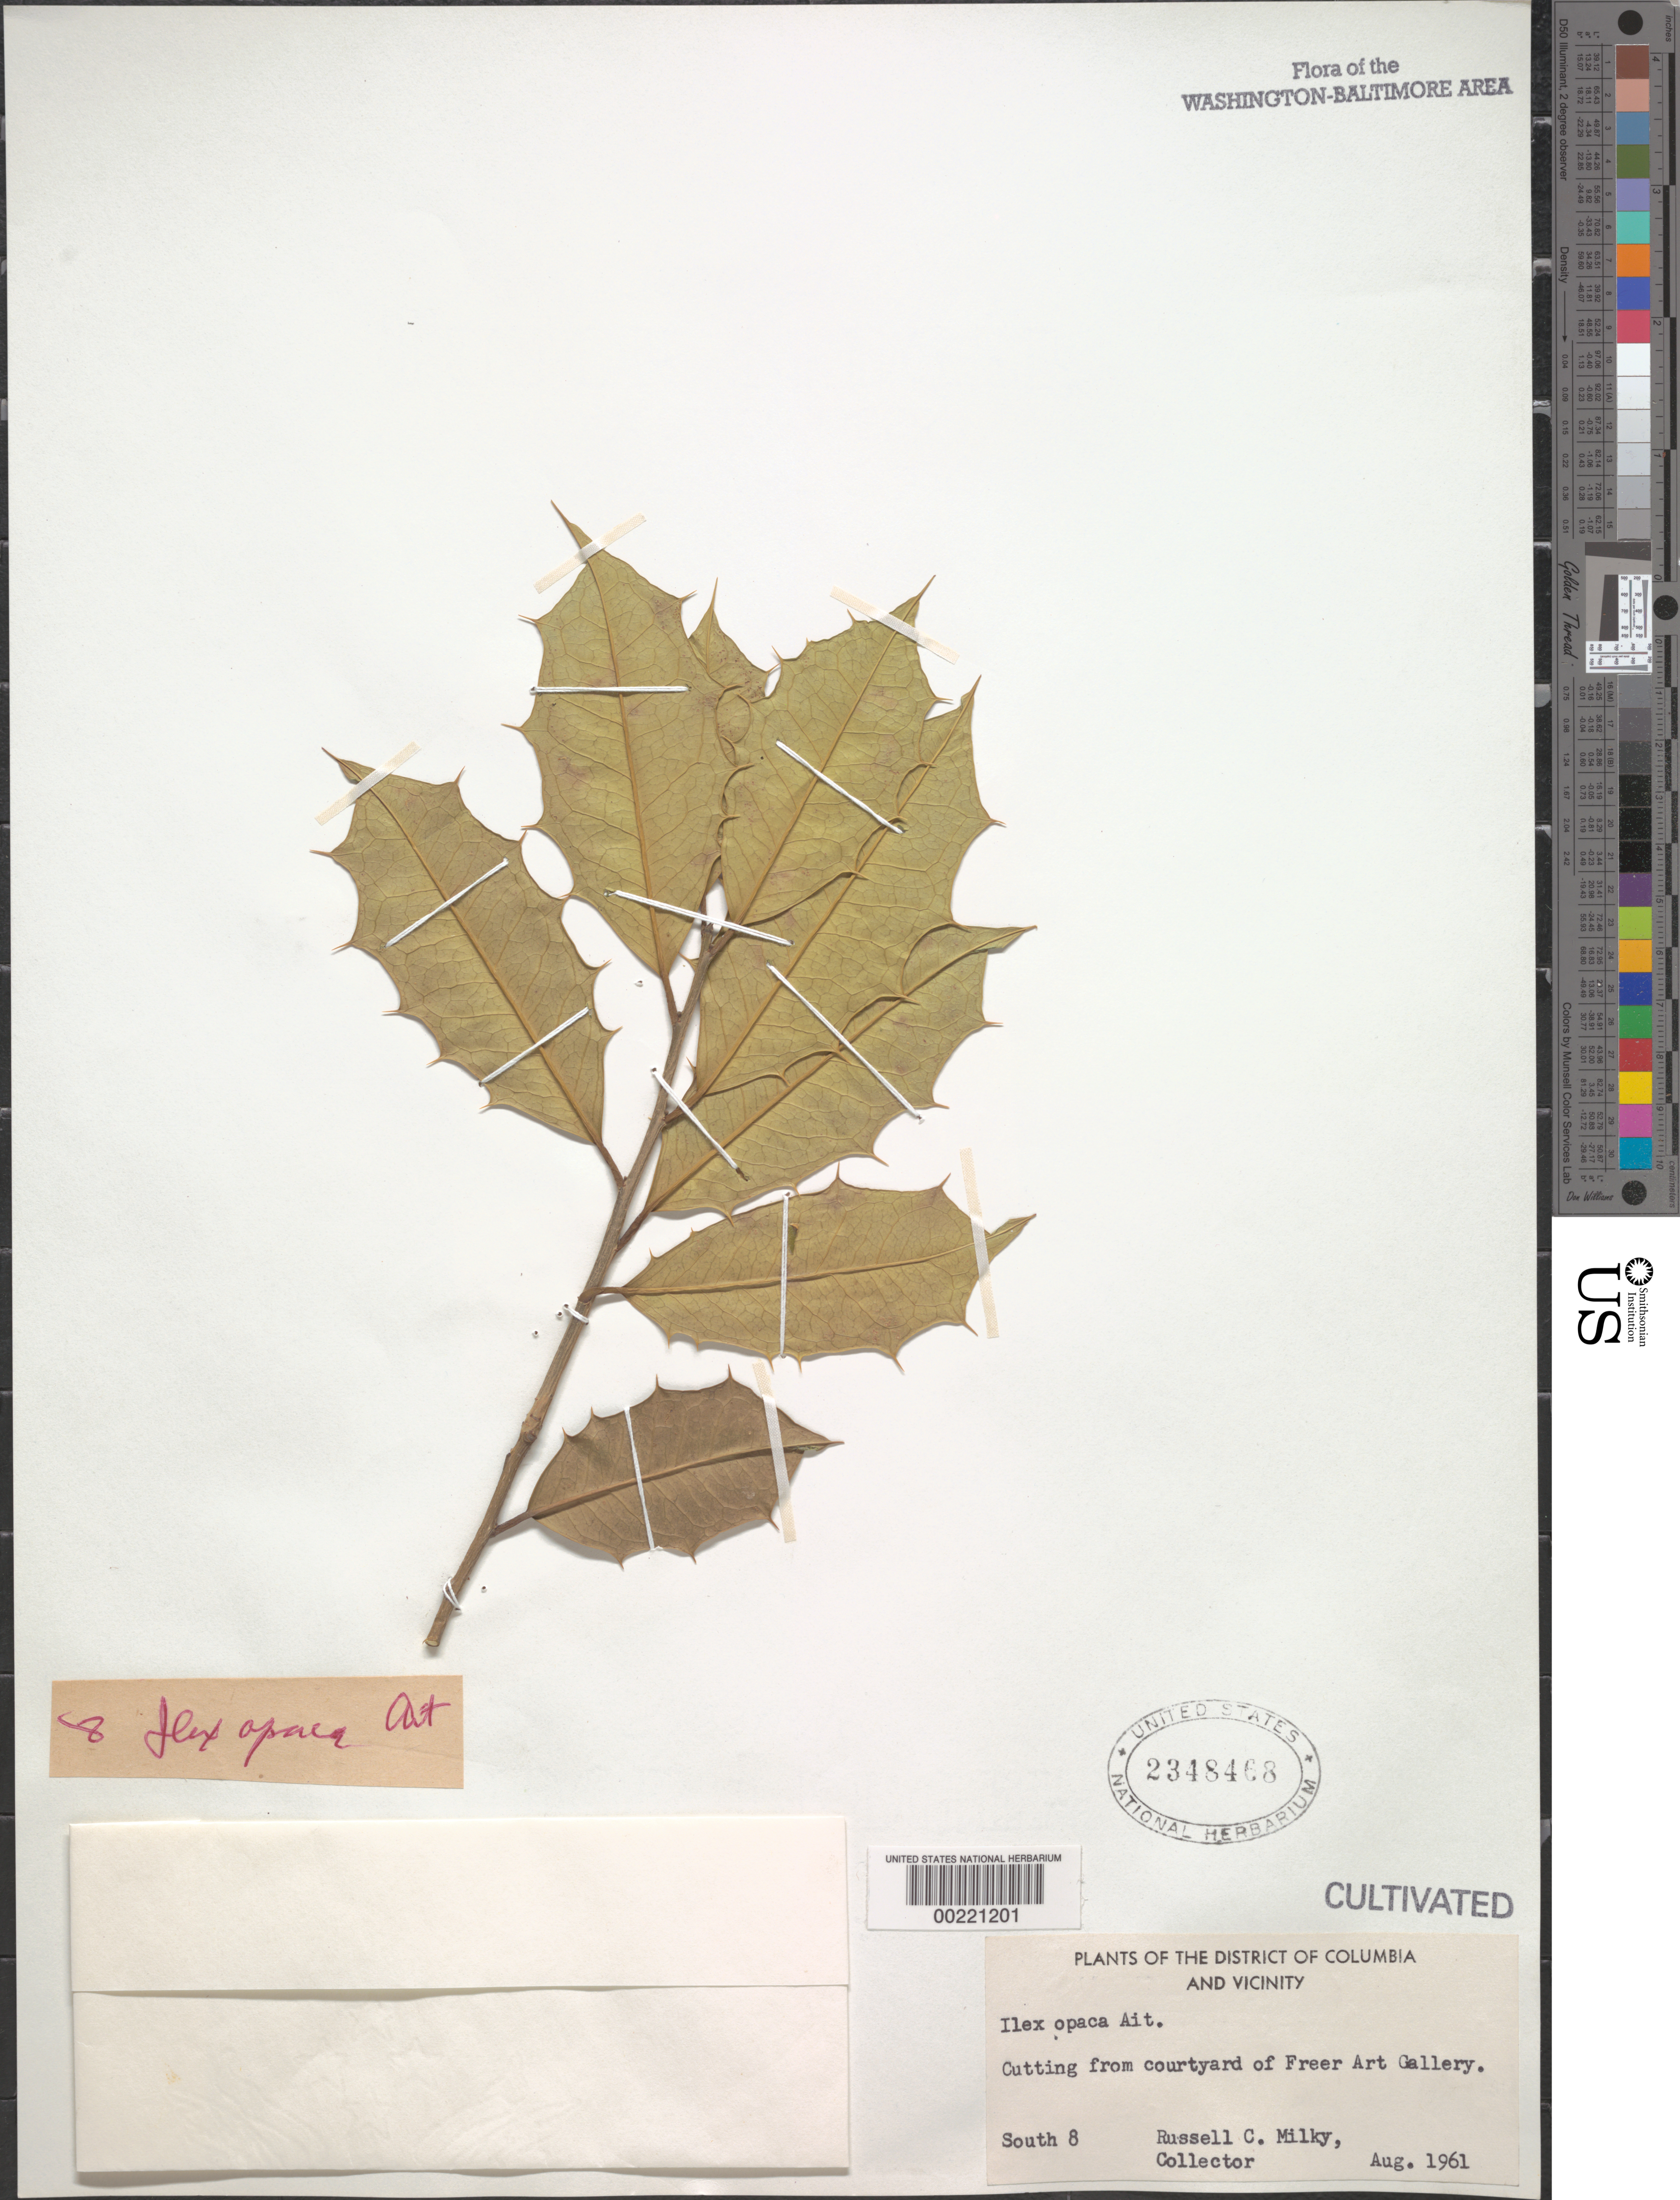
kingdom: Plantae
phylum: Tracheophyta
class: Magnoliopsida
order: Aquifoliales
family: Aquifoliaceae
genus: Ilex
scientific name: Ilex opaca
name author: Aiton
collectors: R. Milky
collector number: South 8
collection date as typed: Aug 1961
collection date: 1961-08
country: United States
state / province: District of Columbia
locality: Courtyard of Freer Gallery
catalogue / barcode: US 2348468